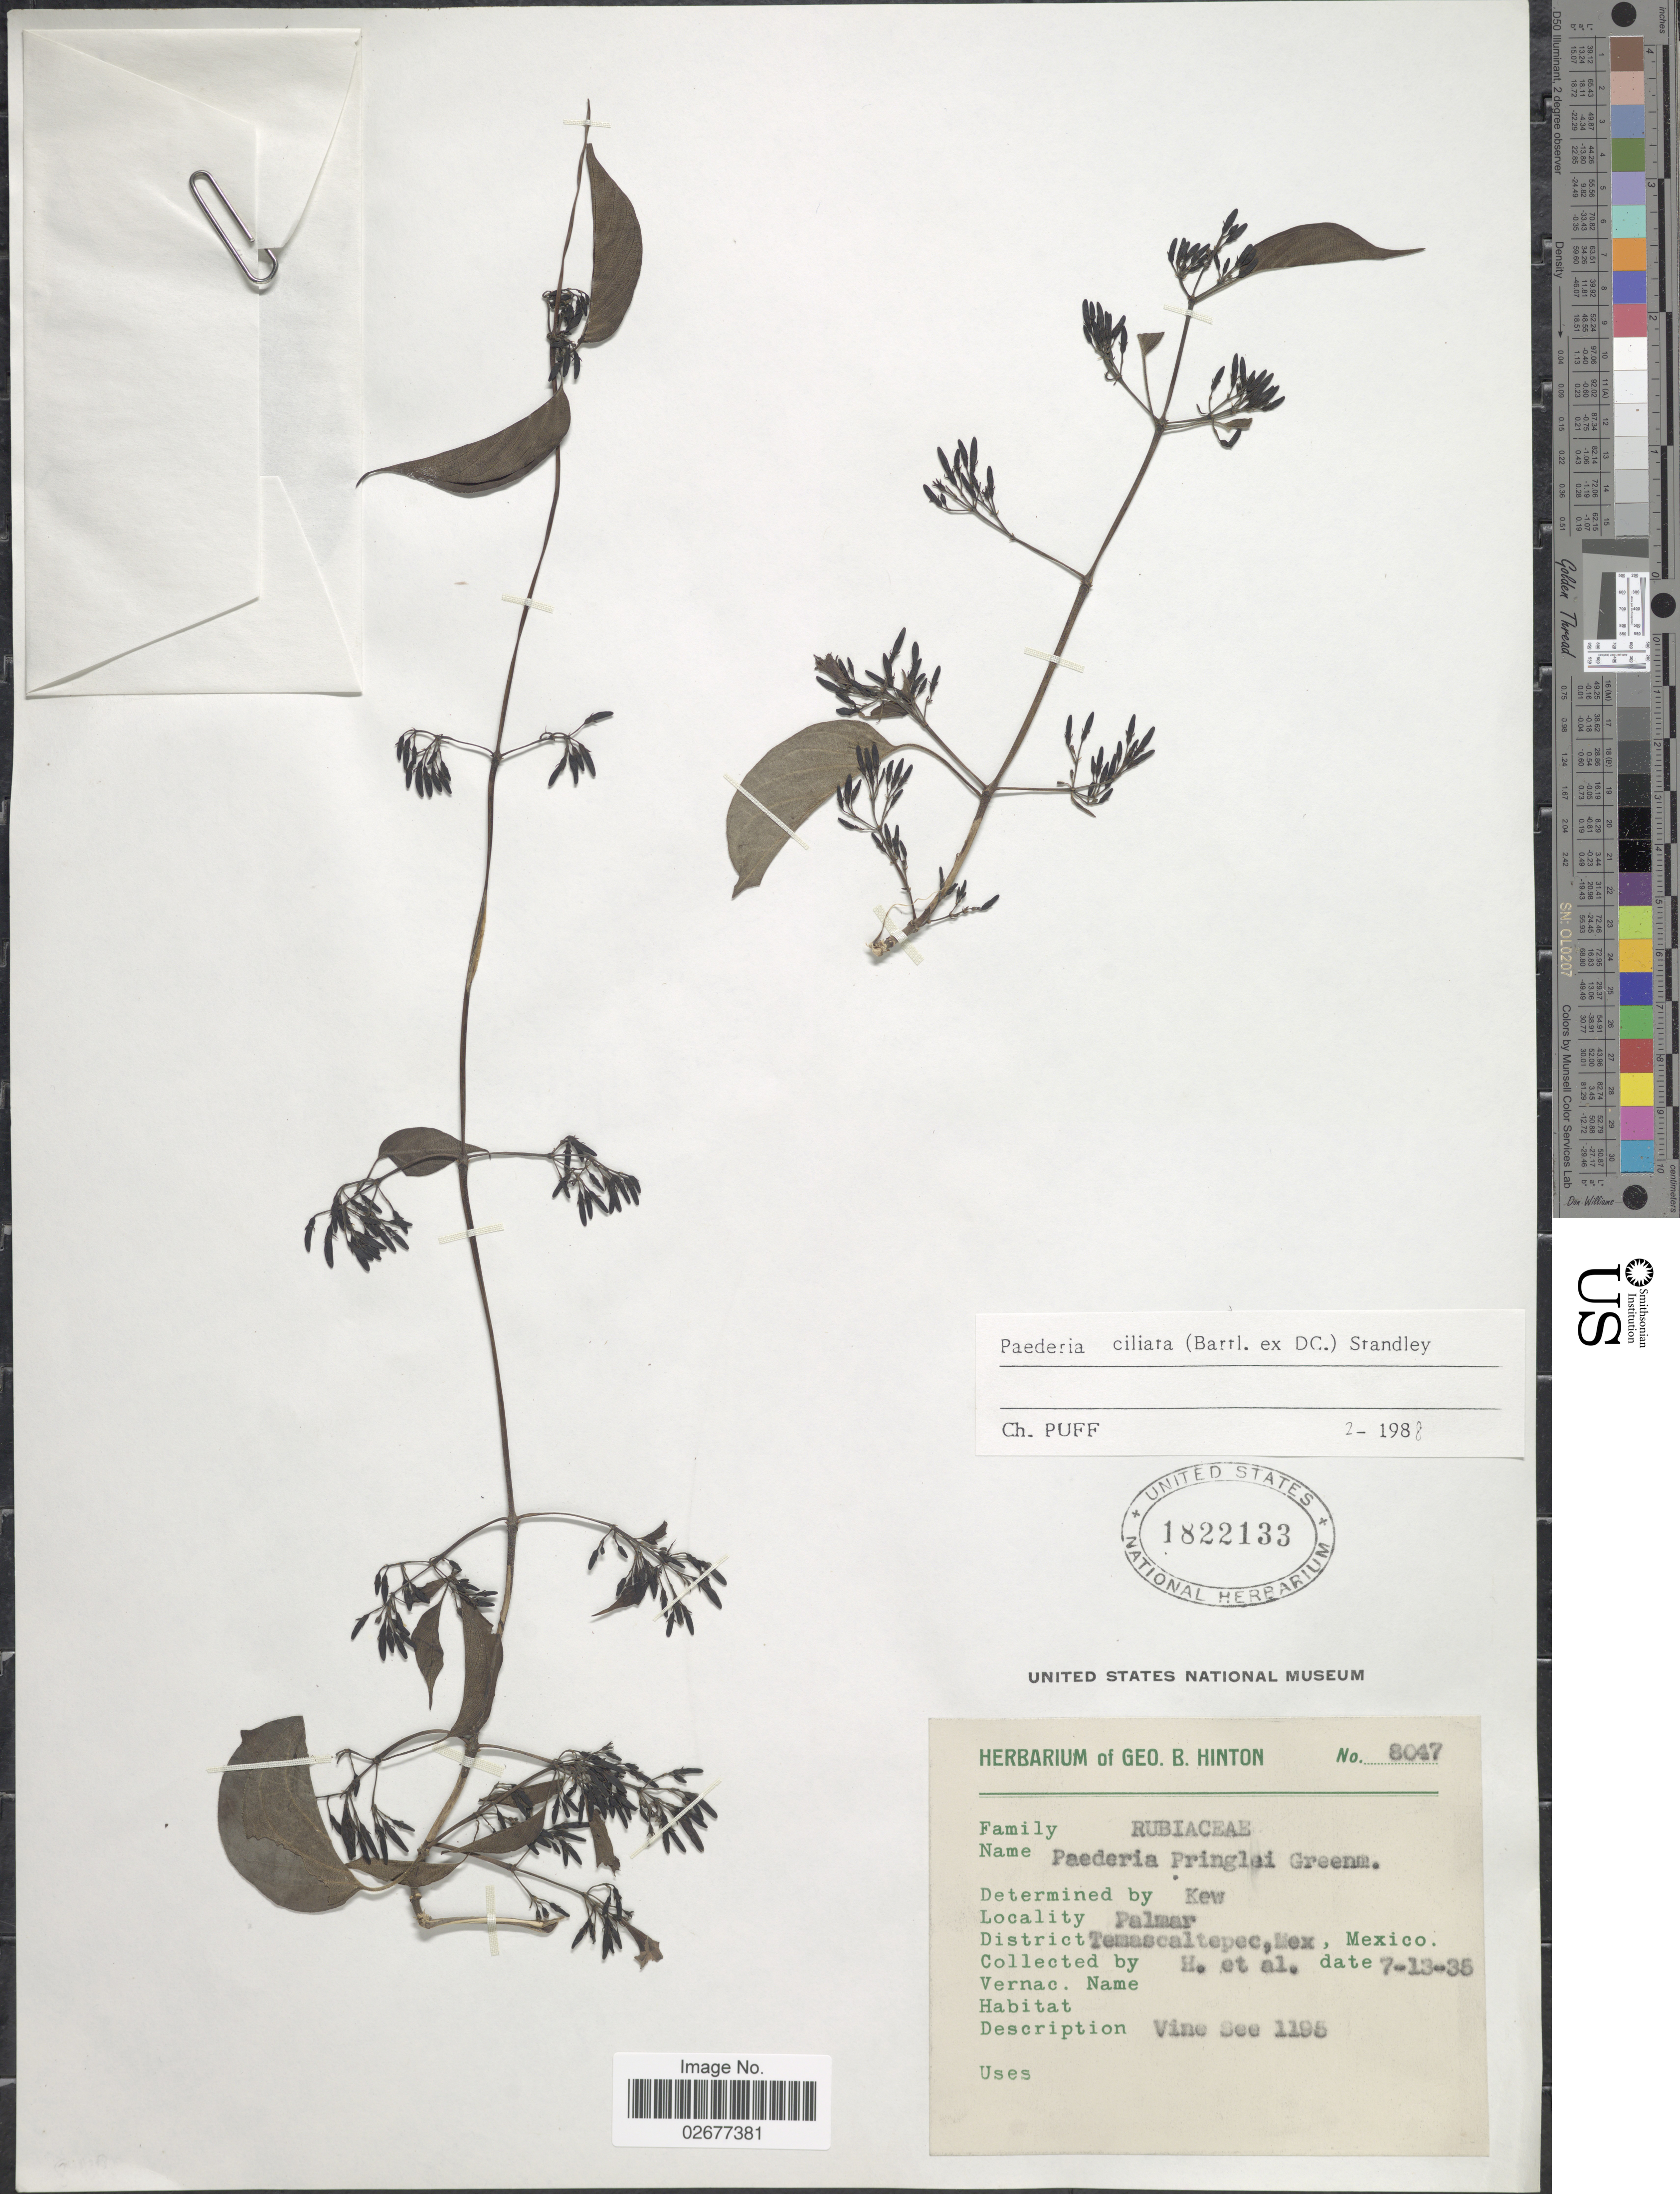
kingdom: Plantae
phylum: Tracheophyta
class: Magnoliopsida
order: Gentianales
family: Rubiaceae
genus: Paederia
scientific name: Paederia ciliata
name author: (Bartl. ex DC.) Standl.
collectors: G. B. Hinton & et al.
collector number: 8047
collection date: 1935-07-13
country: Mexico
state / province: México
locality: Palmar, District Temascaltepec, Mex., Mexico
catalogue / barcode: US 1822133